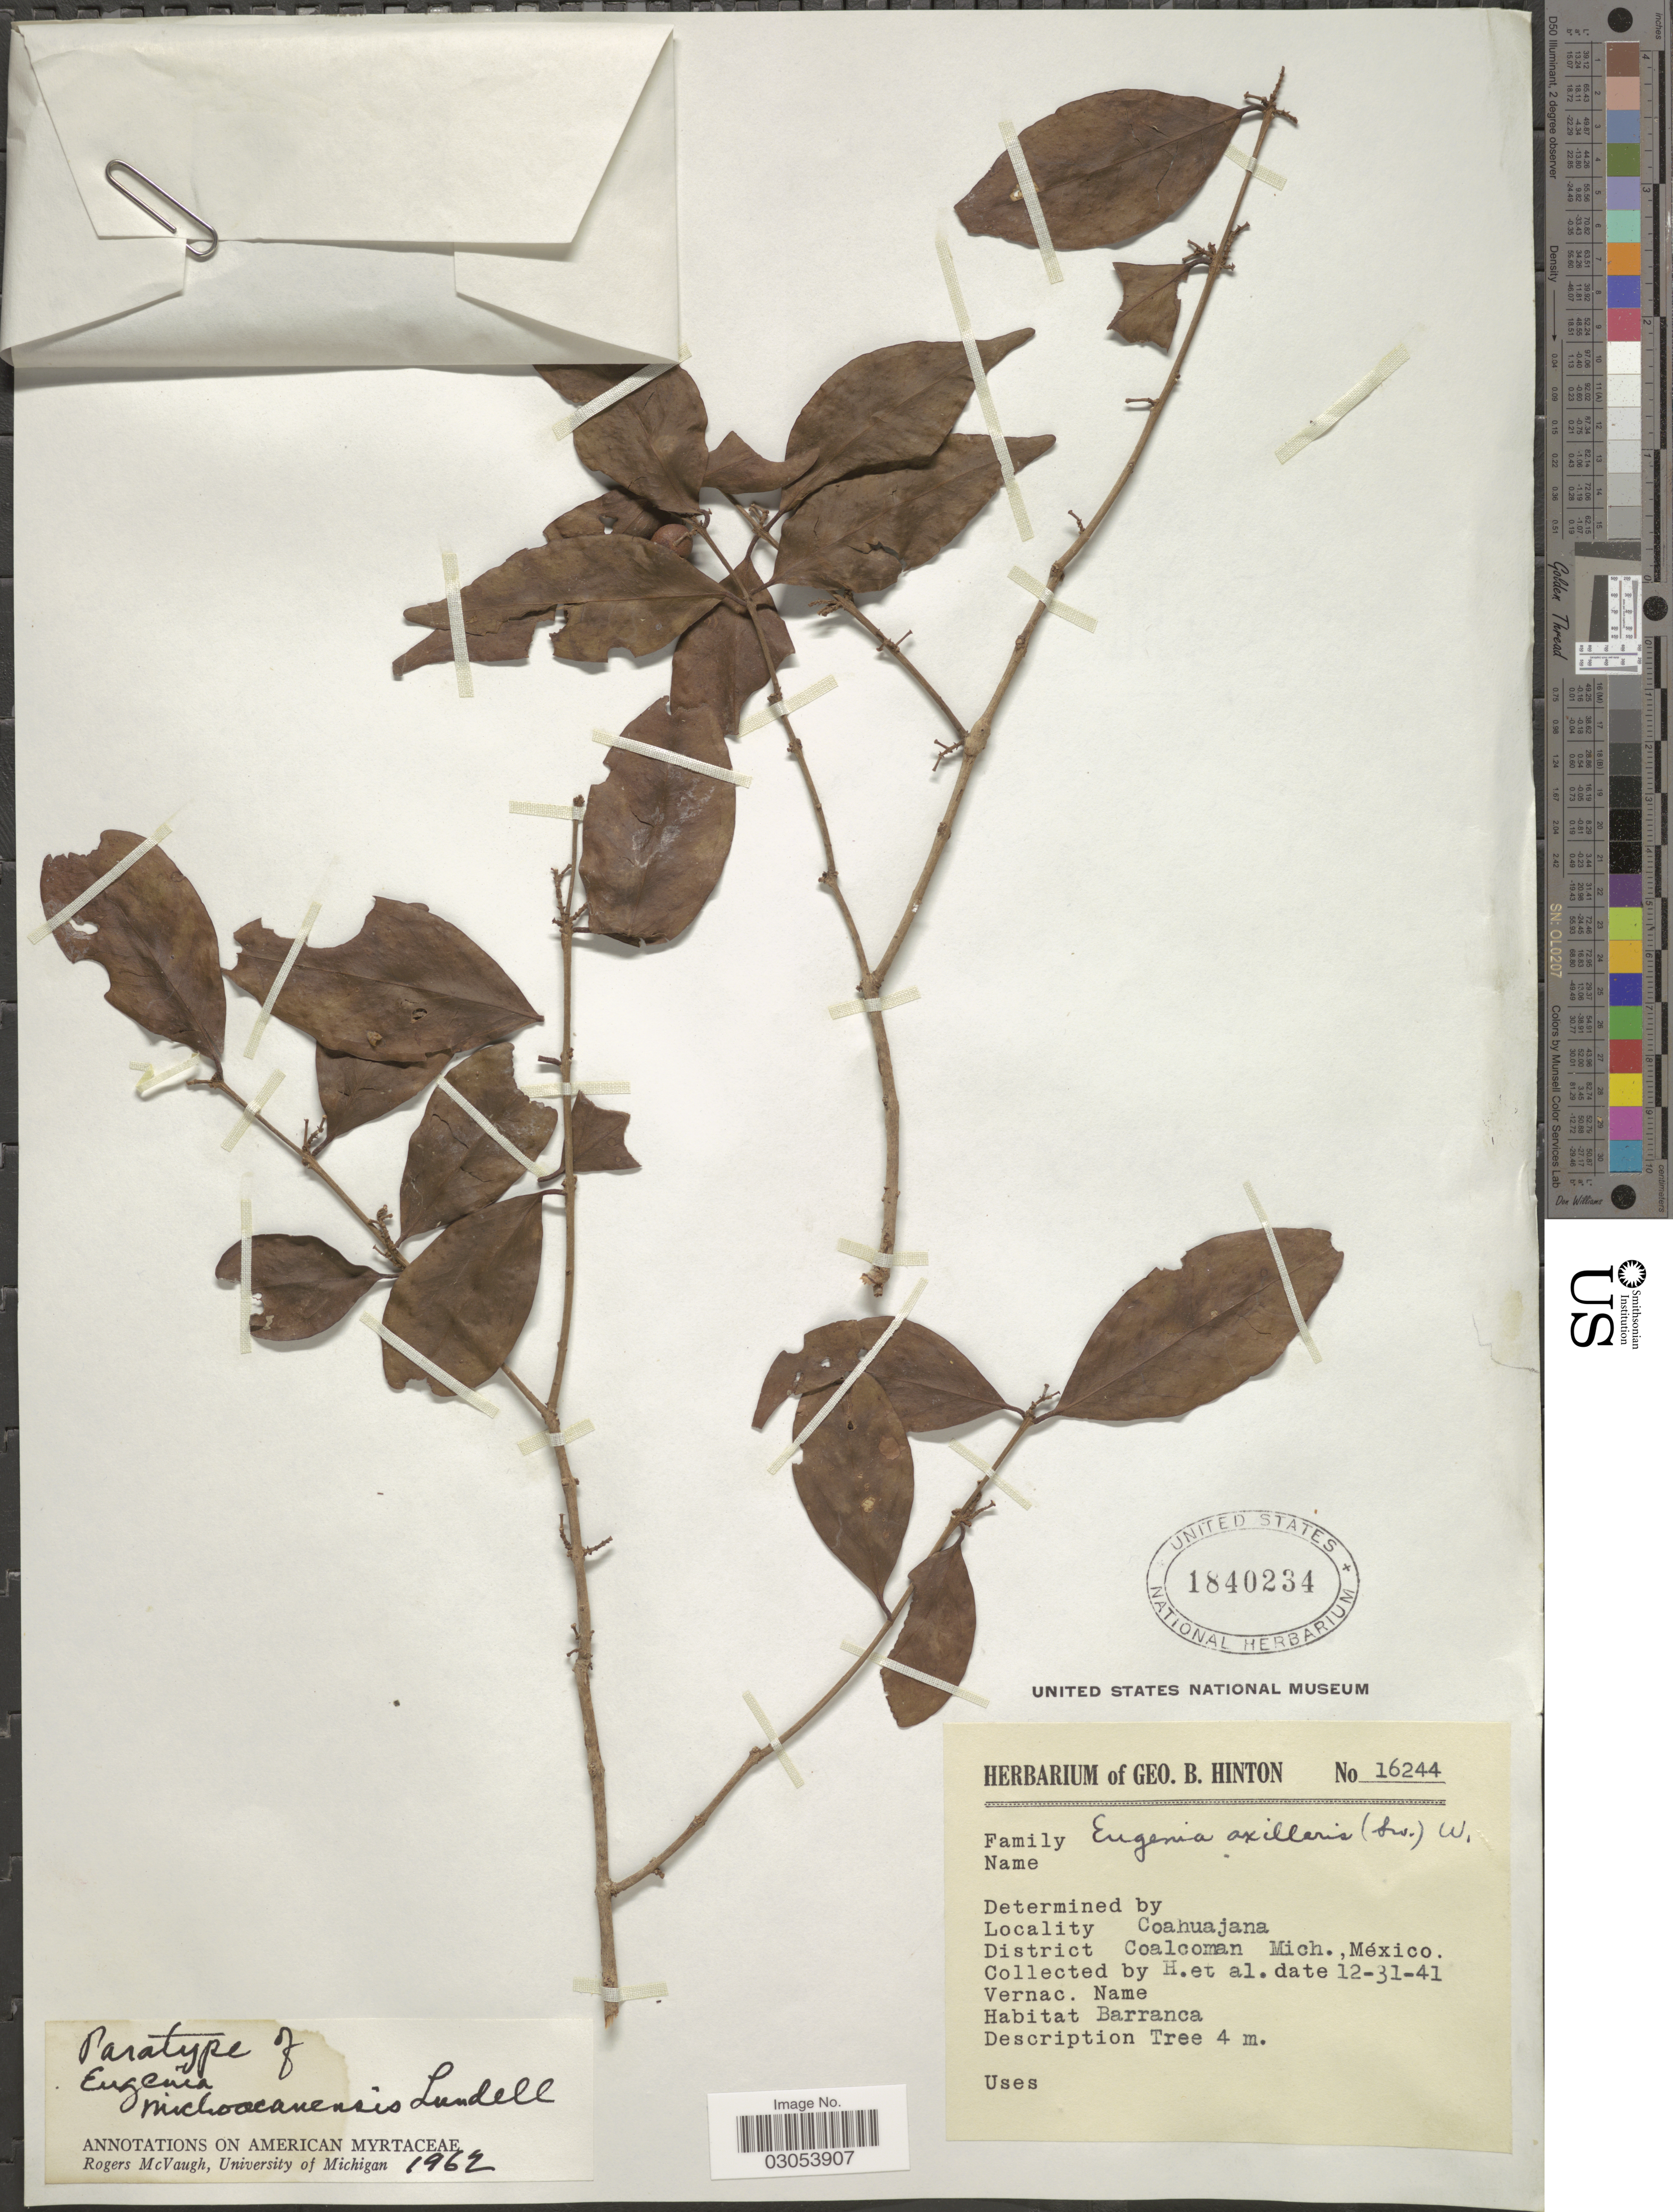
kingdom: Plantae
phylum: Tracheophyta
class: Magnoliopsida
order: Myrtales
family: Myrtaceae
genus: Eugenia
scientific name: Eugenia michoacanensis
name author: Lundell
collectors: G. B. Hinton & et al.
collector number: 16244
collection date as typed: Transcribed d/m/y: 31/12/41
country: Mexico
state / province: Michoacán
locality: Coahuajana, District Coalcoman.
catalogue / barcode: US 1840234